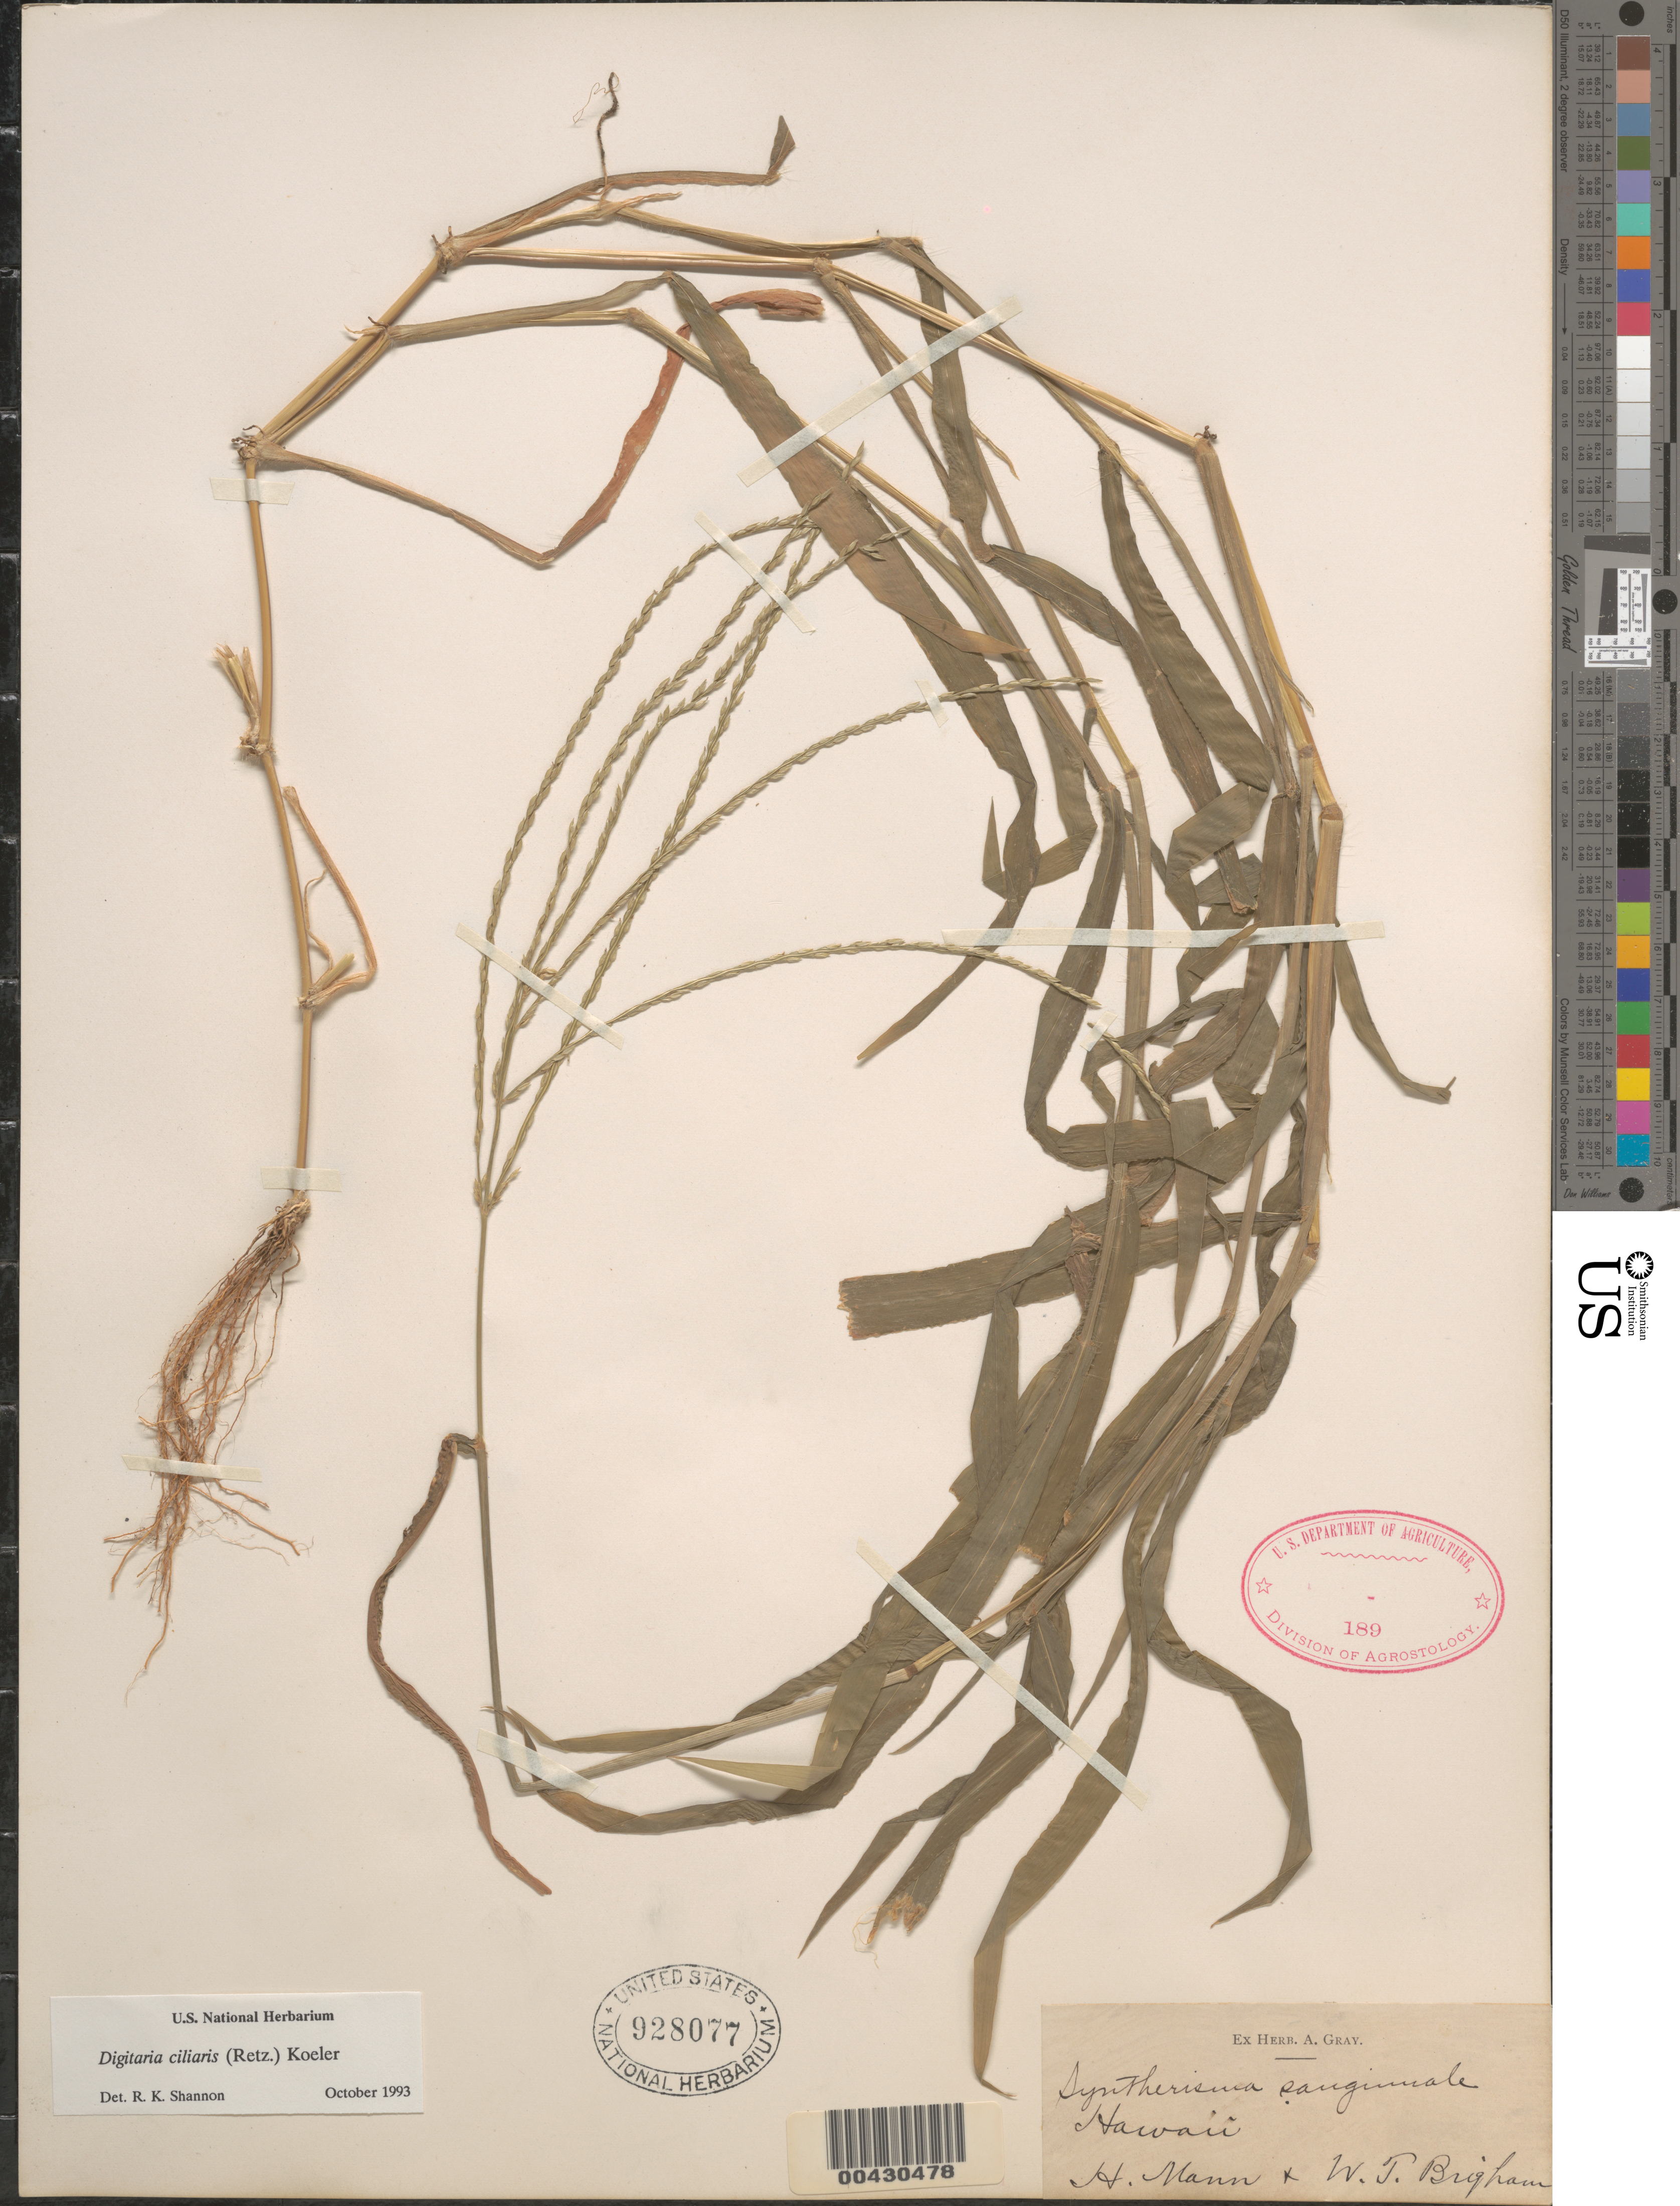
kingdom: Plantae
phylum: Tracheophyta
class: Liliopsida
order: Poales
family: Poaceae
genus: Digitaria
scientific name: Digitaria ciliaris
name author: (Retz.) Koeler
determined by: Shannon, R. K., (UNITED STATES)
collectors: H. Mann & W. T. Brigham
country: United States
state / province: Hawaii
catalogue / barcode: US 928077